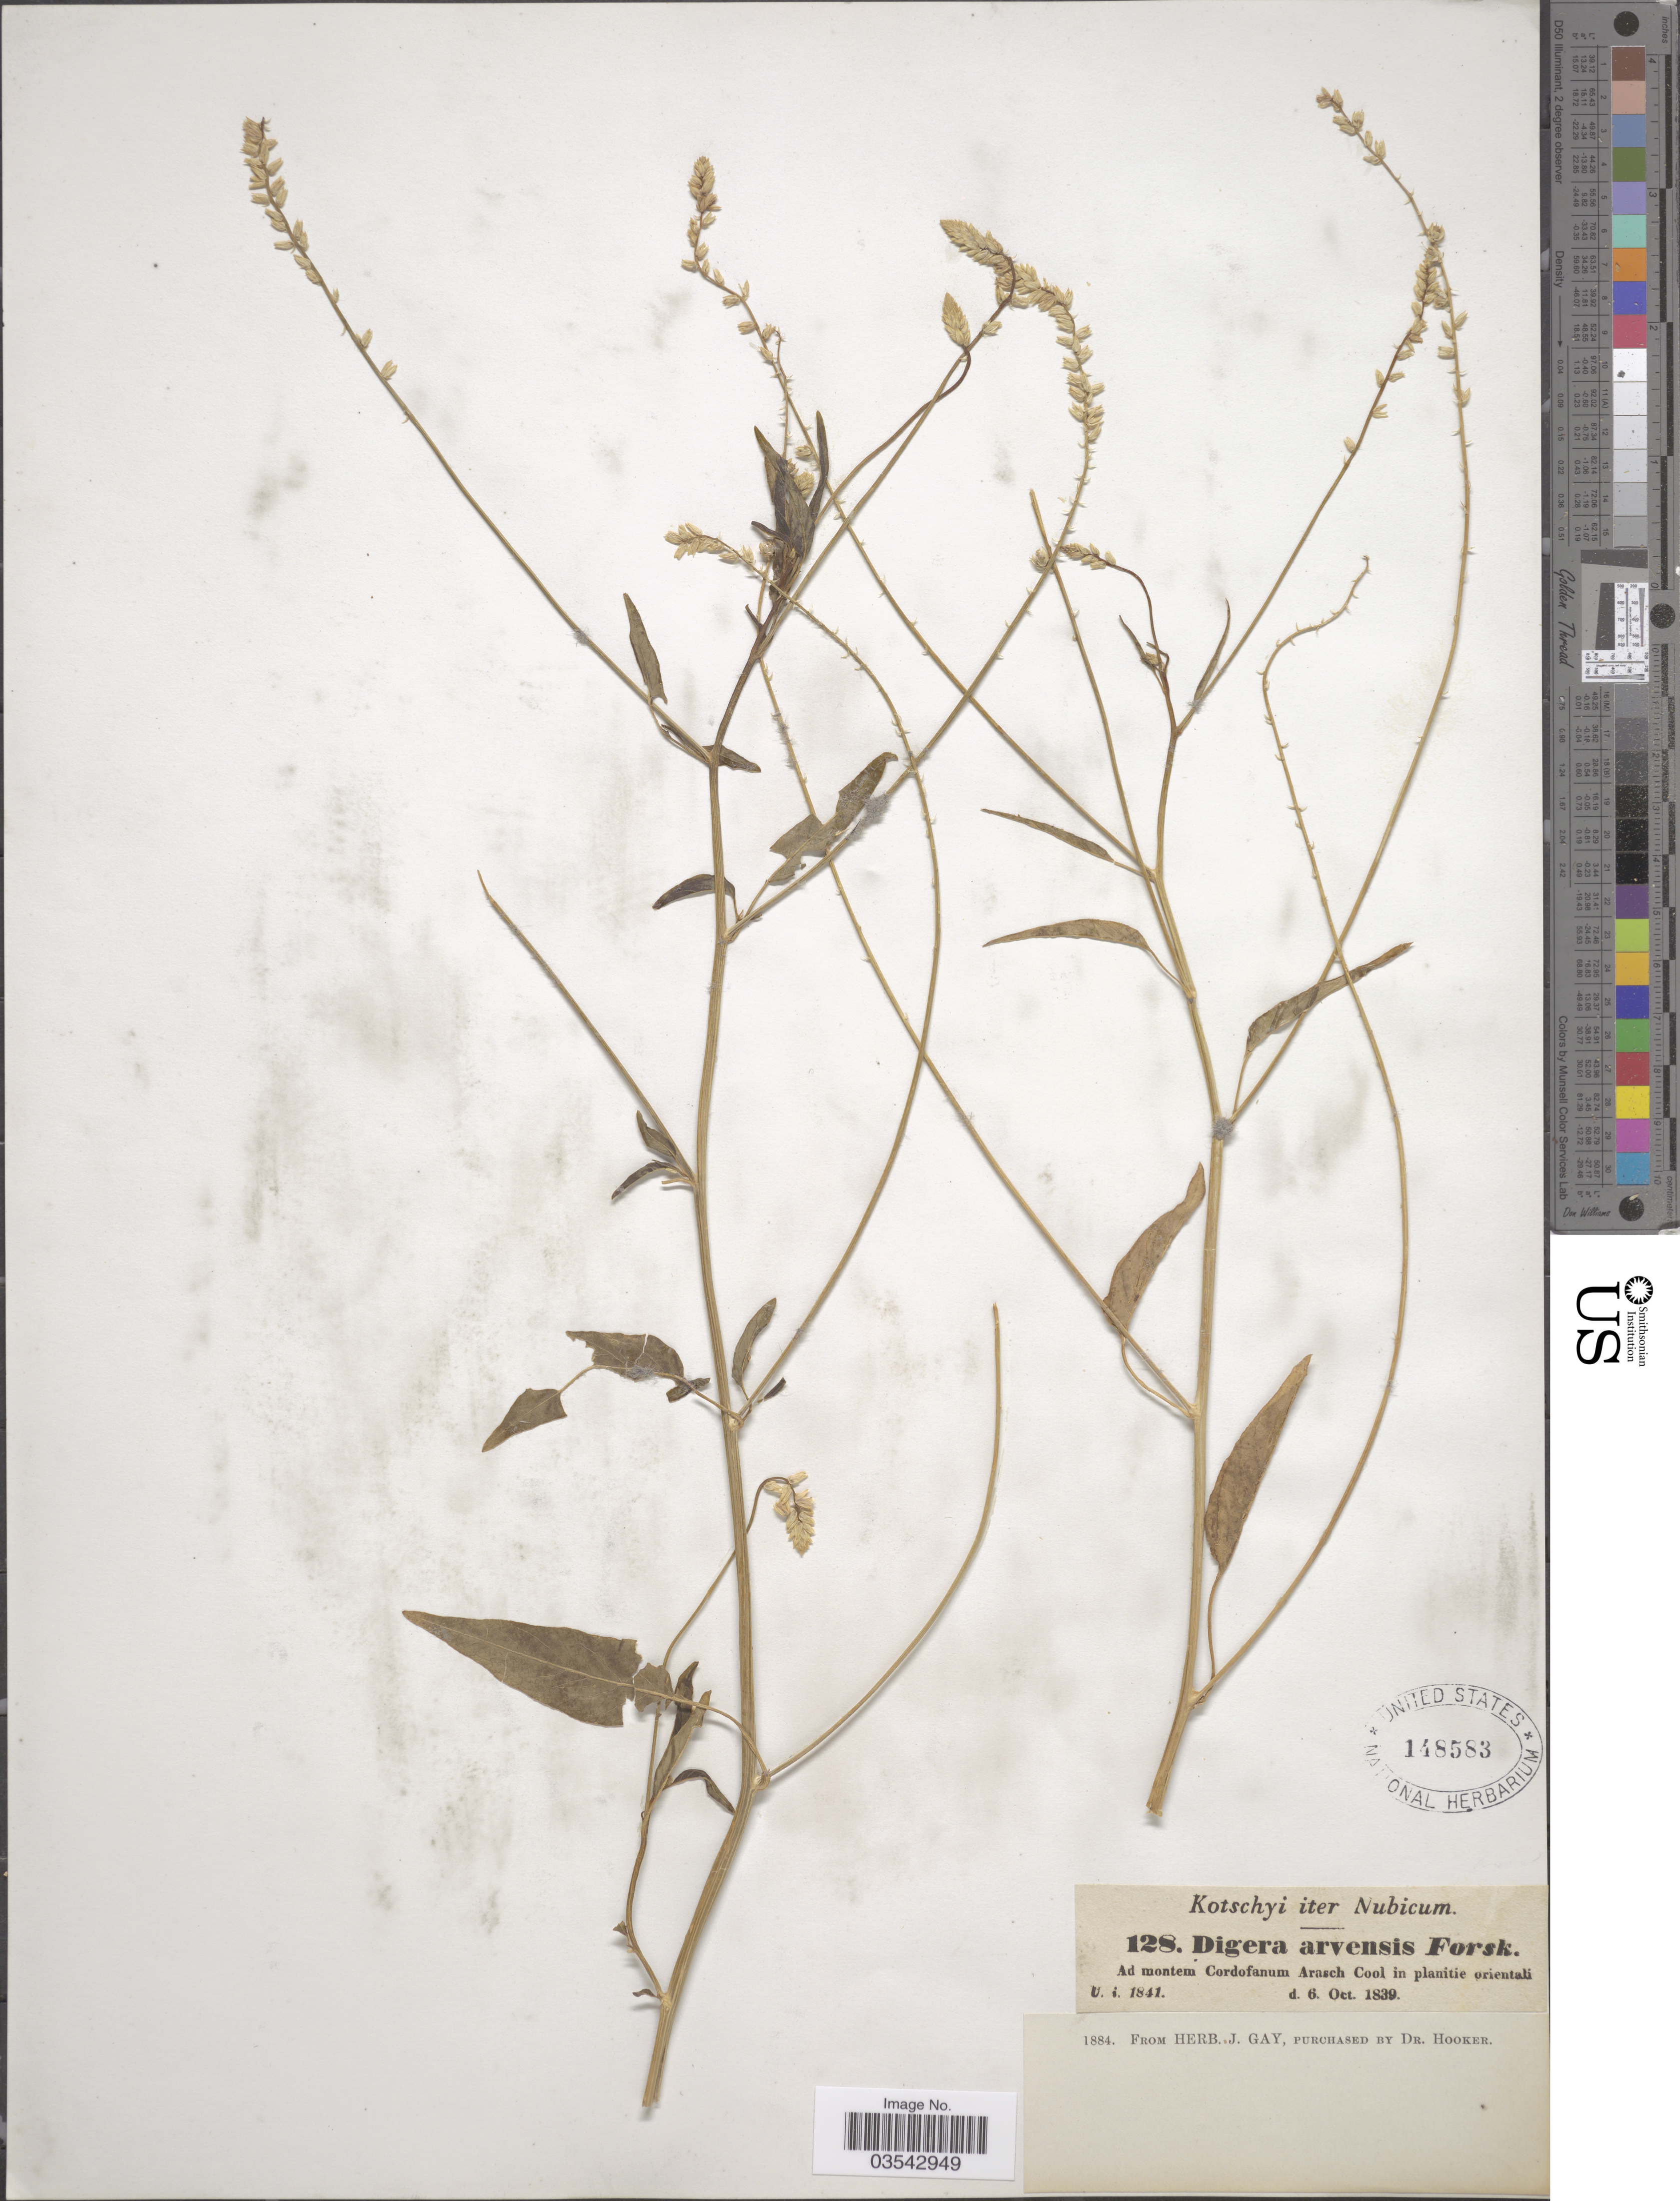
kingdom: Plantae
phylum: Tracheophyta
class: Magnoliopsida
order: Caryophyllales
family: Amaranthaceae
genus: Digera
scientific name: Digera arvensis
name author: Forssk.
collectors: -. Kotschyi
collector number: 128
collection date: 1839-10-06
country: Sudan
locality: Iter Nubicum. Ad montem Cordofanum Arasch Cool in planitie orientali.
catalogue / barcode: US 148583